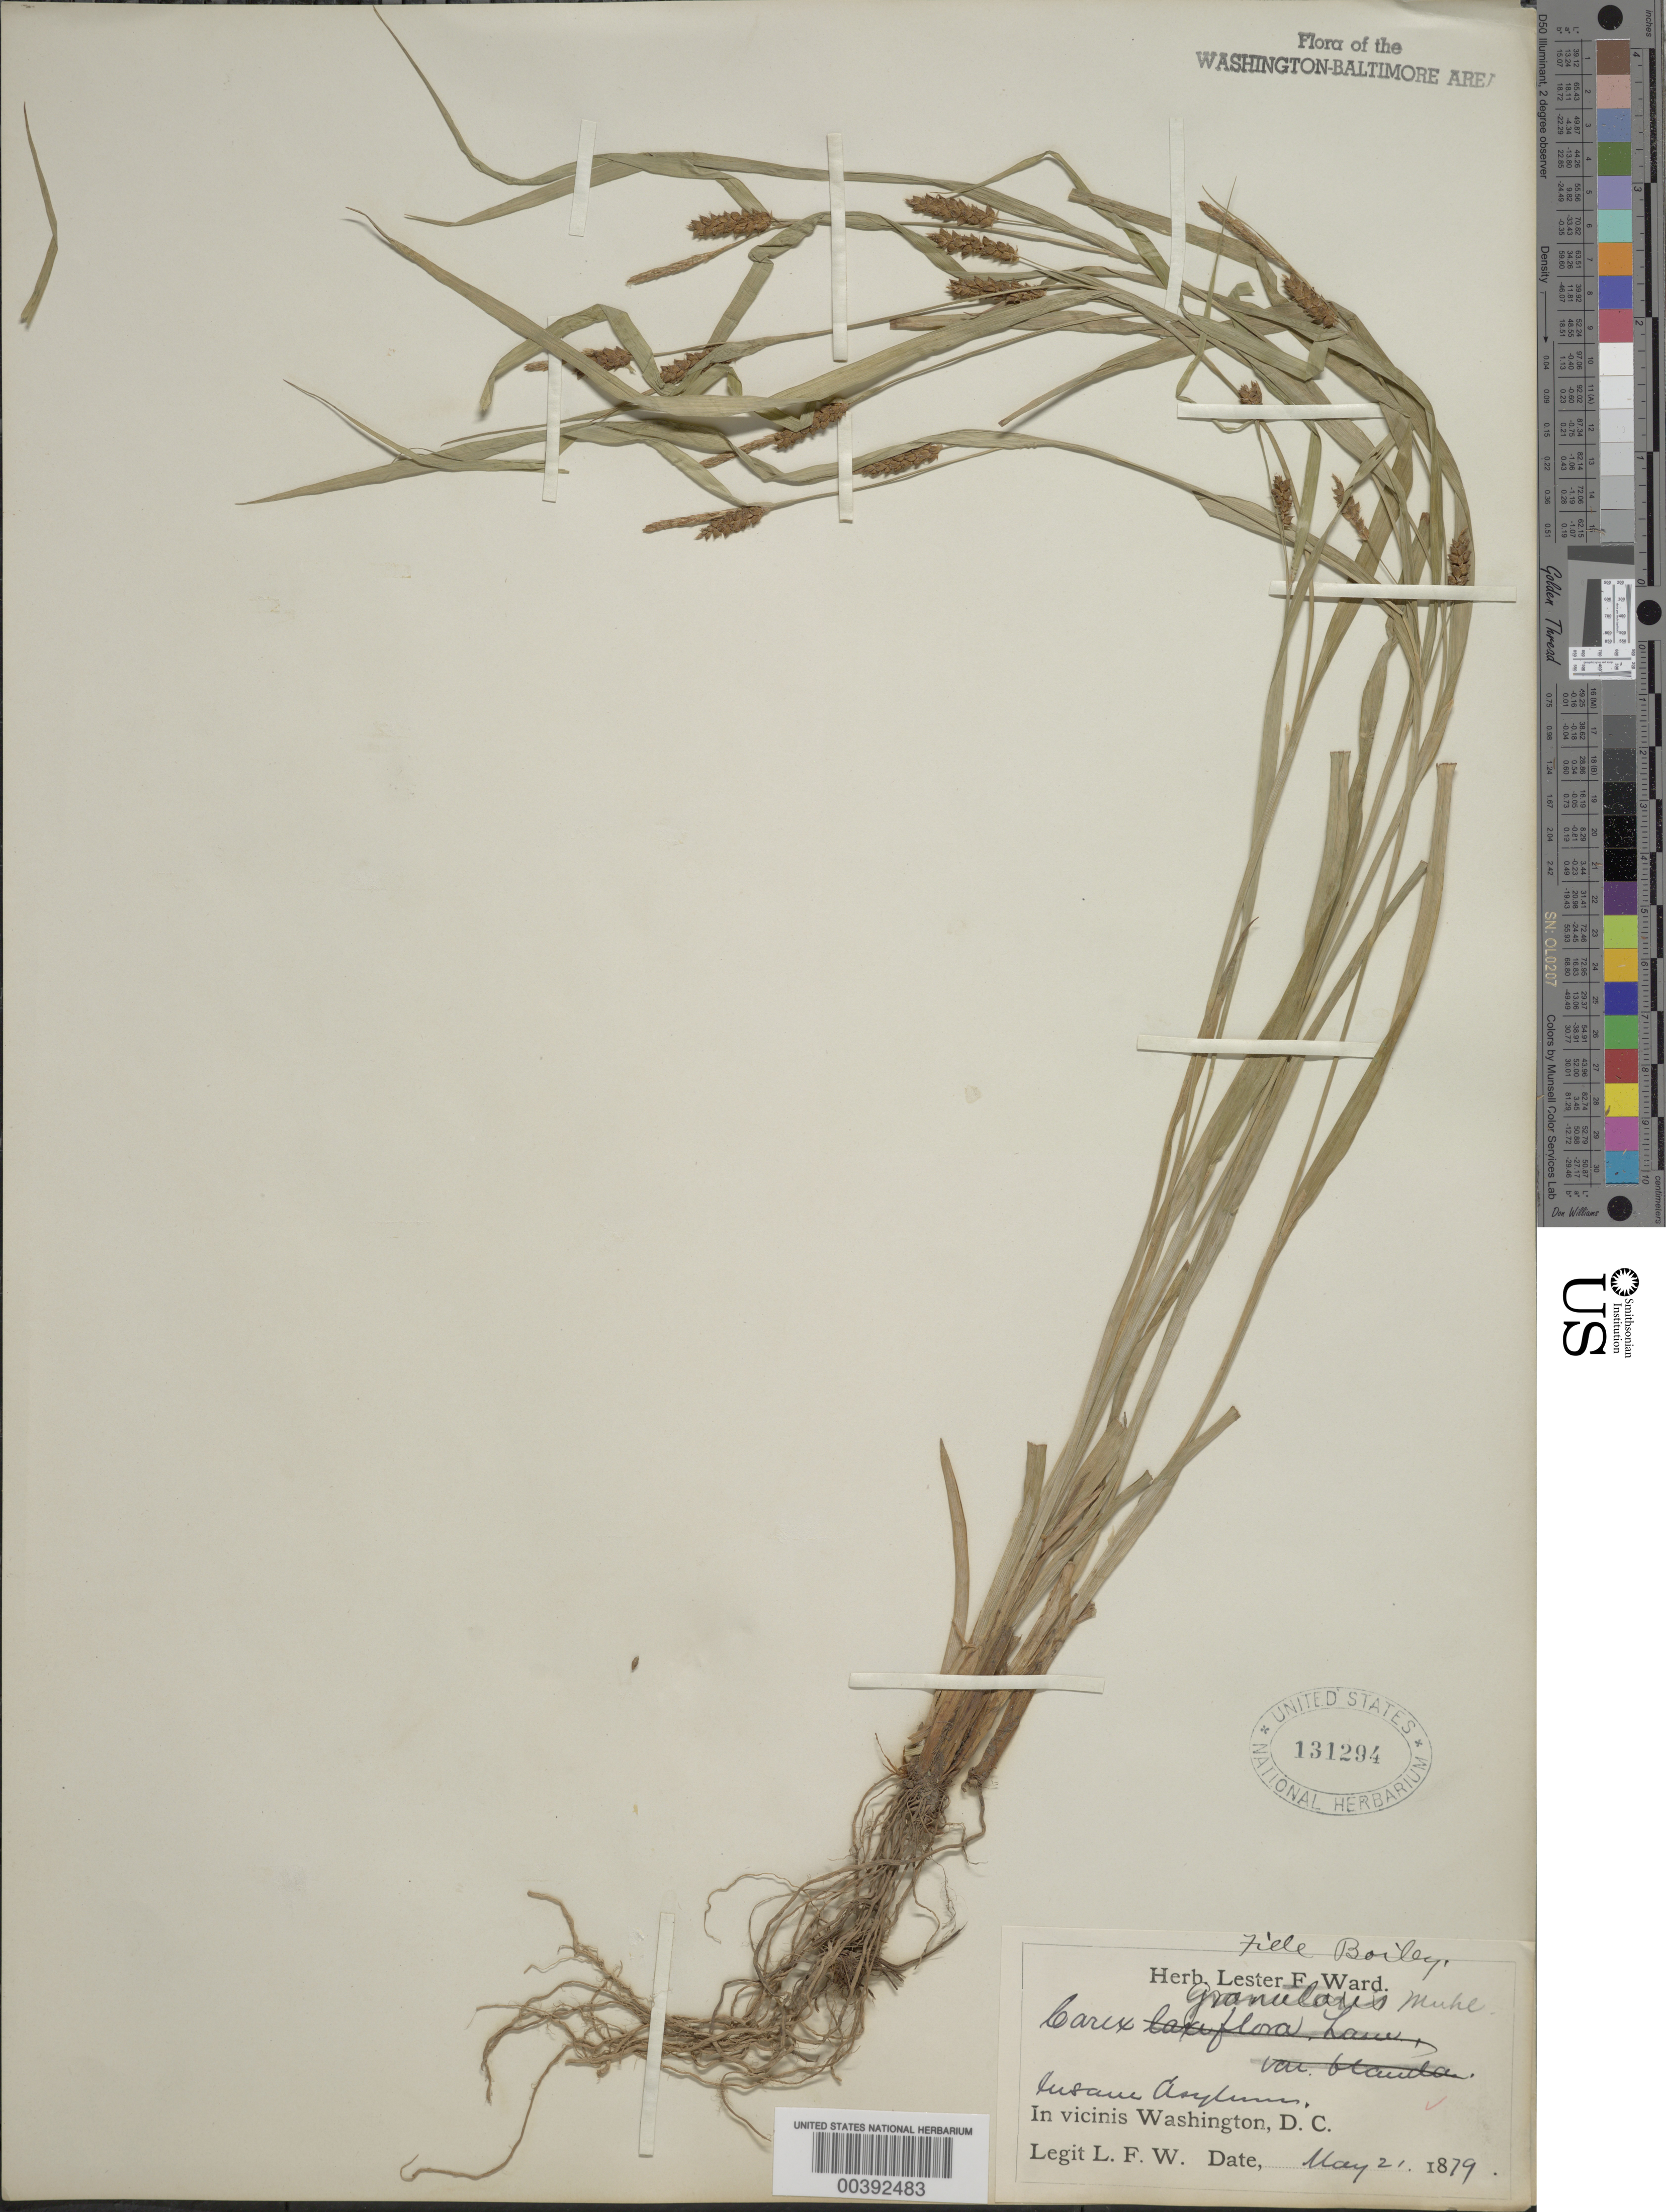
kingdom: Plantae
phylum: Tracheophyta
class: Liliopsida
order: Poales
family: Cyperaceae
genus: Carex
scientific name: Carex granularis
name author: Muhl. ex Willd.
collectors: L. F. Ward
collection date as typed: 21 May 1879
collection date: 1879-05-21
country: United States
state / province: District of Columbia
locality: Insane Asylum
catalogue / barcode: US 131294